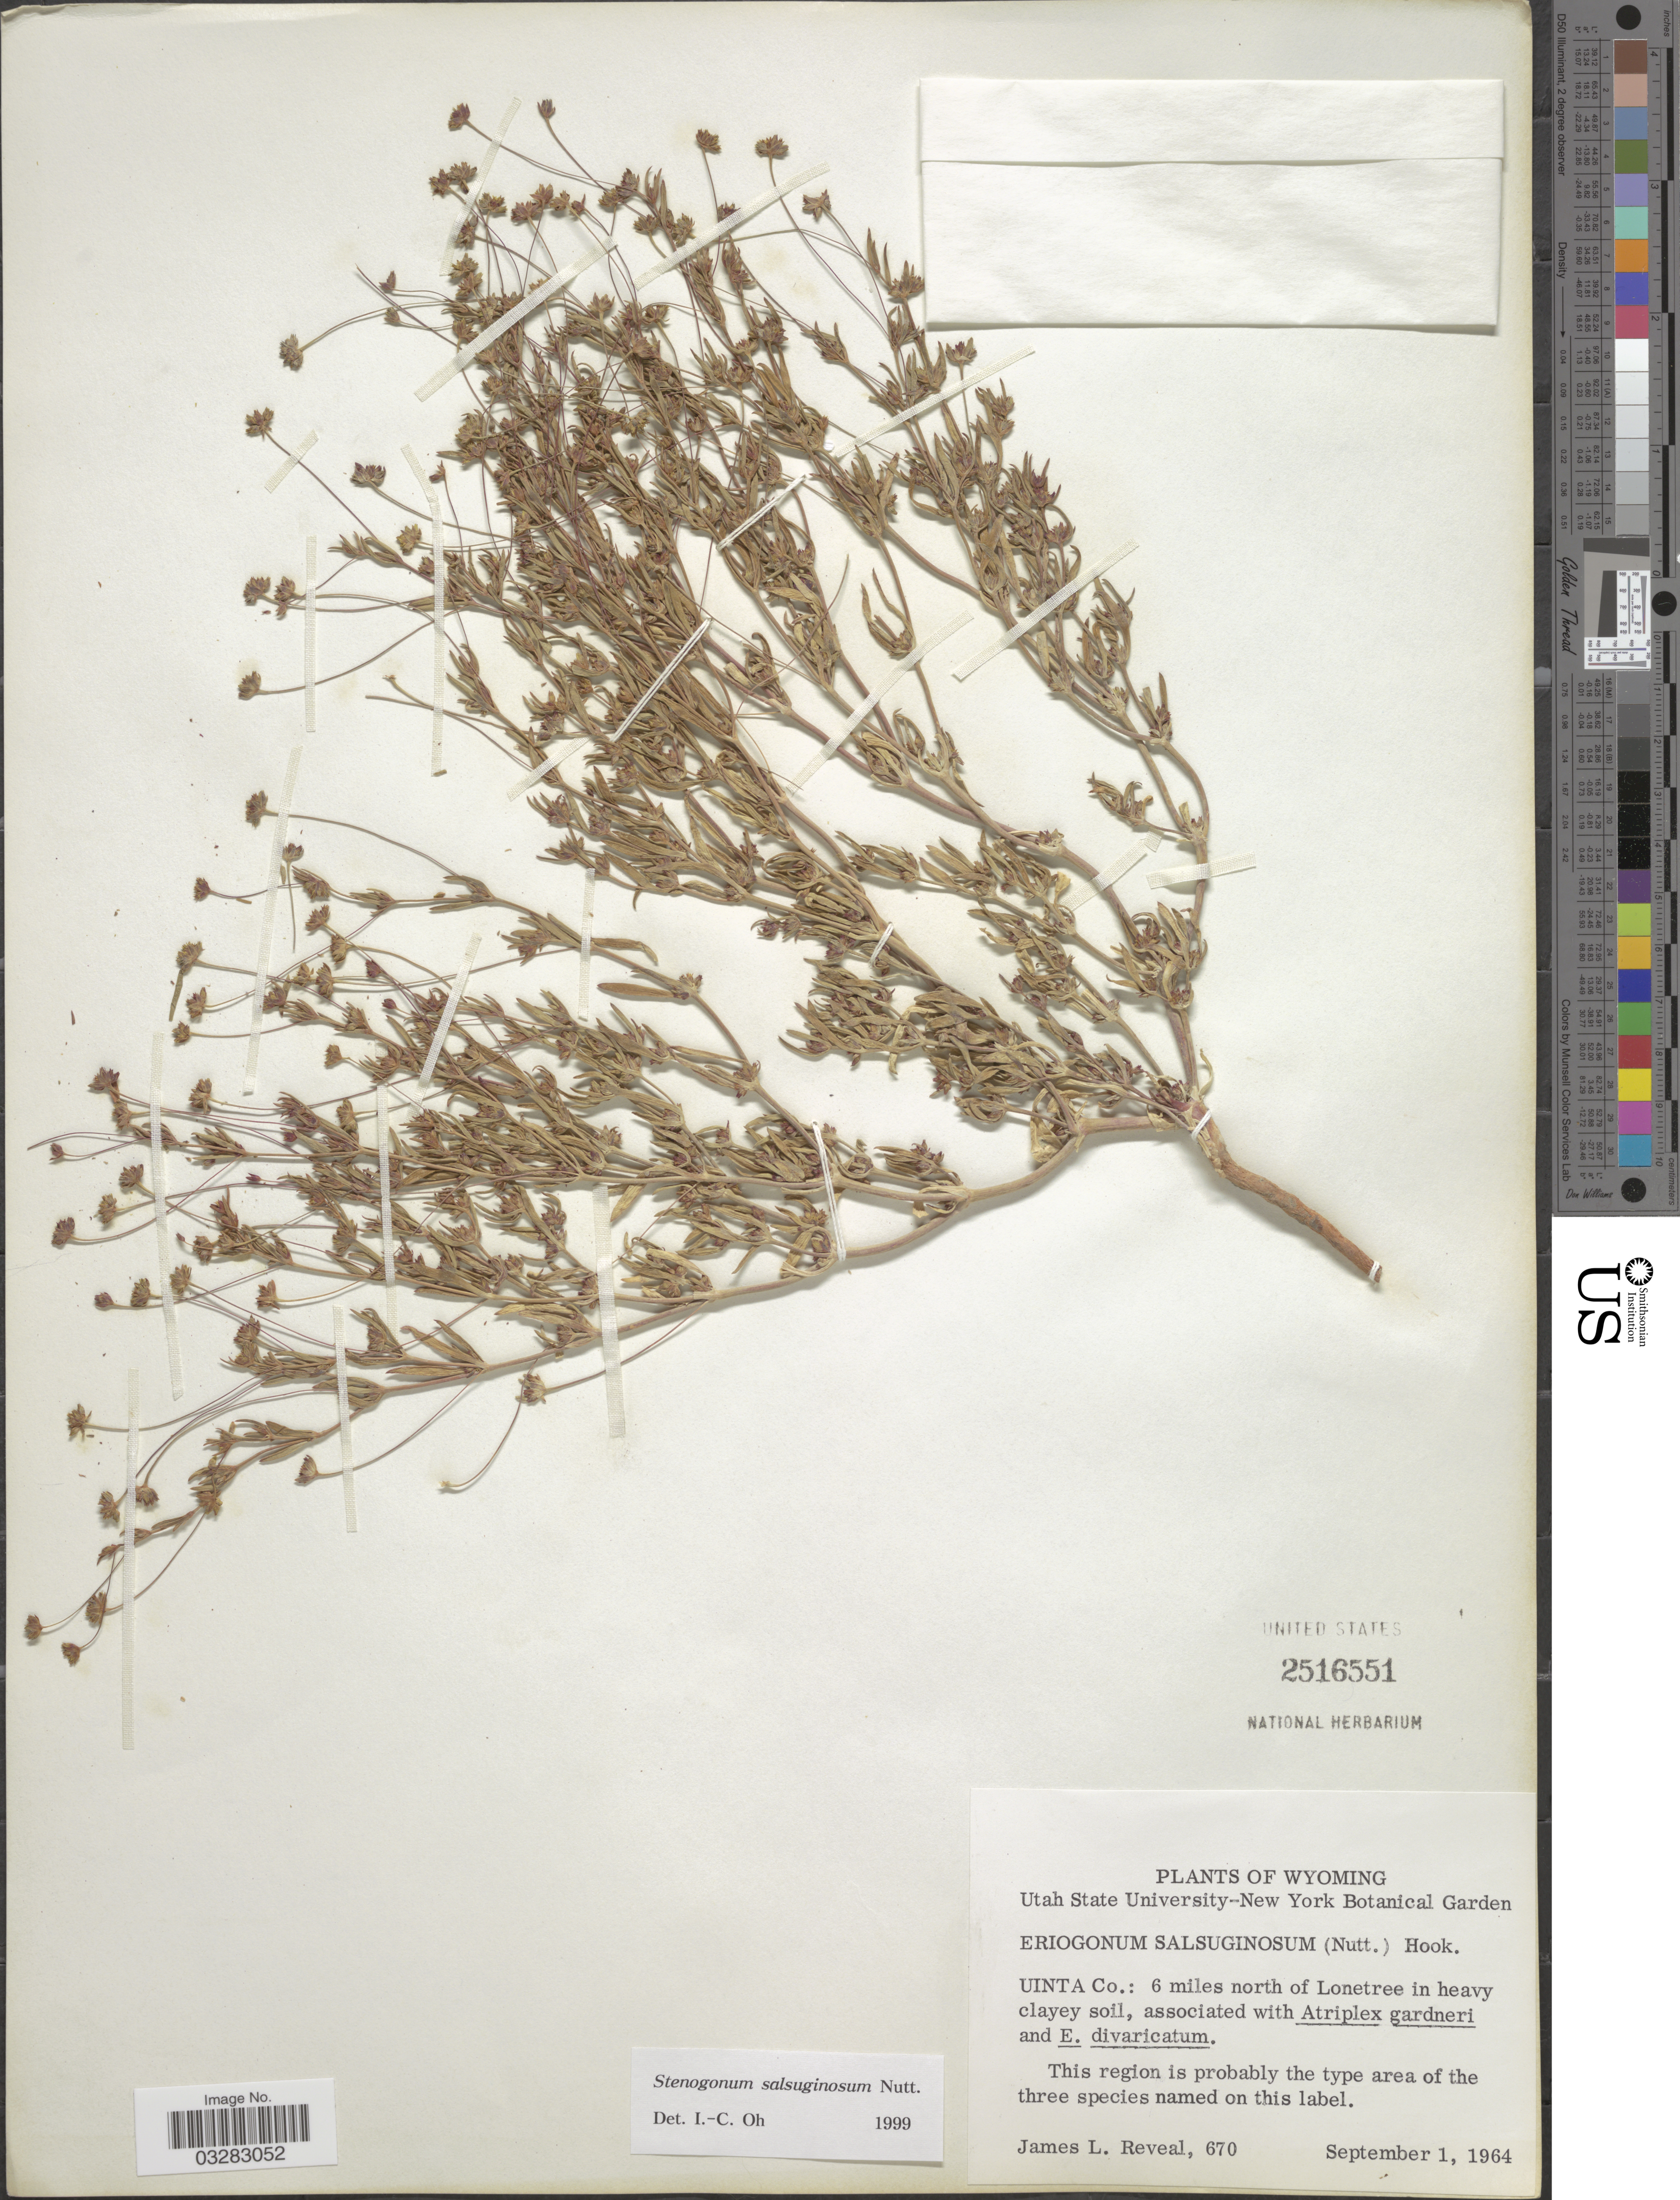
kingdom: Plantae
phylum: Tracheophyta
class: Magnoliopsida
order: Caryophyllales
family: Polygonaceae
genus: Stenogonum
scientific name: Stenogonum salsuginosum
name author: Nutt.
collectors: J. L. Reveal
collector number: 670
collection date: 1964-09-01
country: United States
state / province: Wyoming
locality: Uinta Co.: 6 miles north of Lonetree in heavy clayey soil.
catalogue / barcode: US 2516551